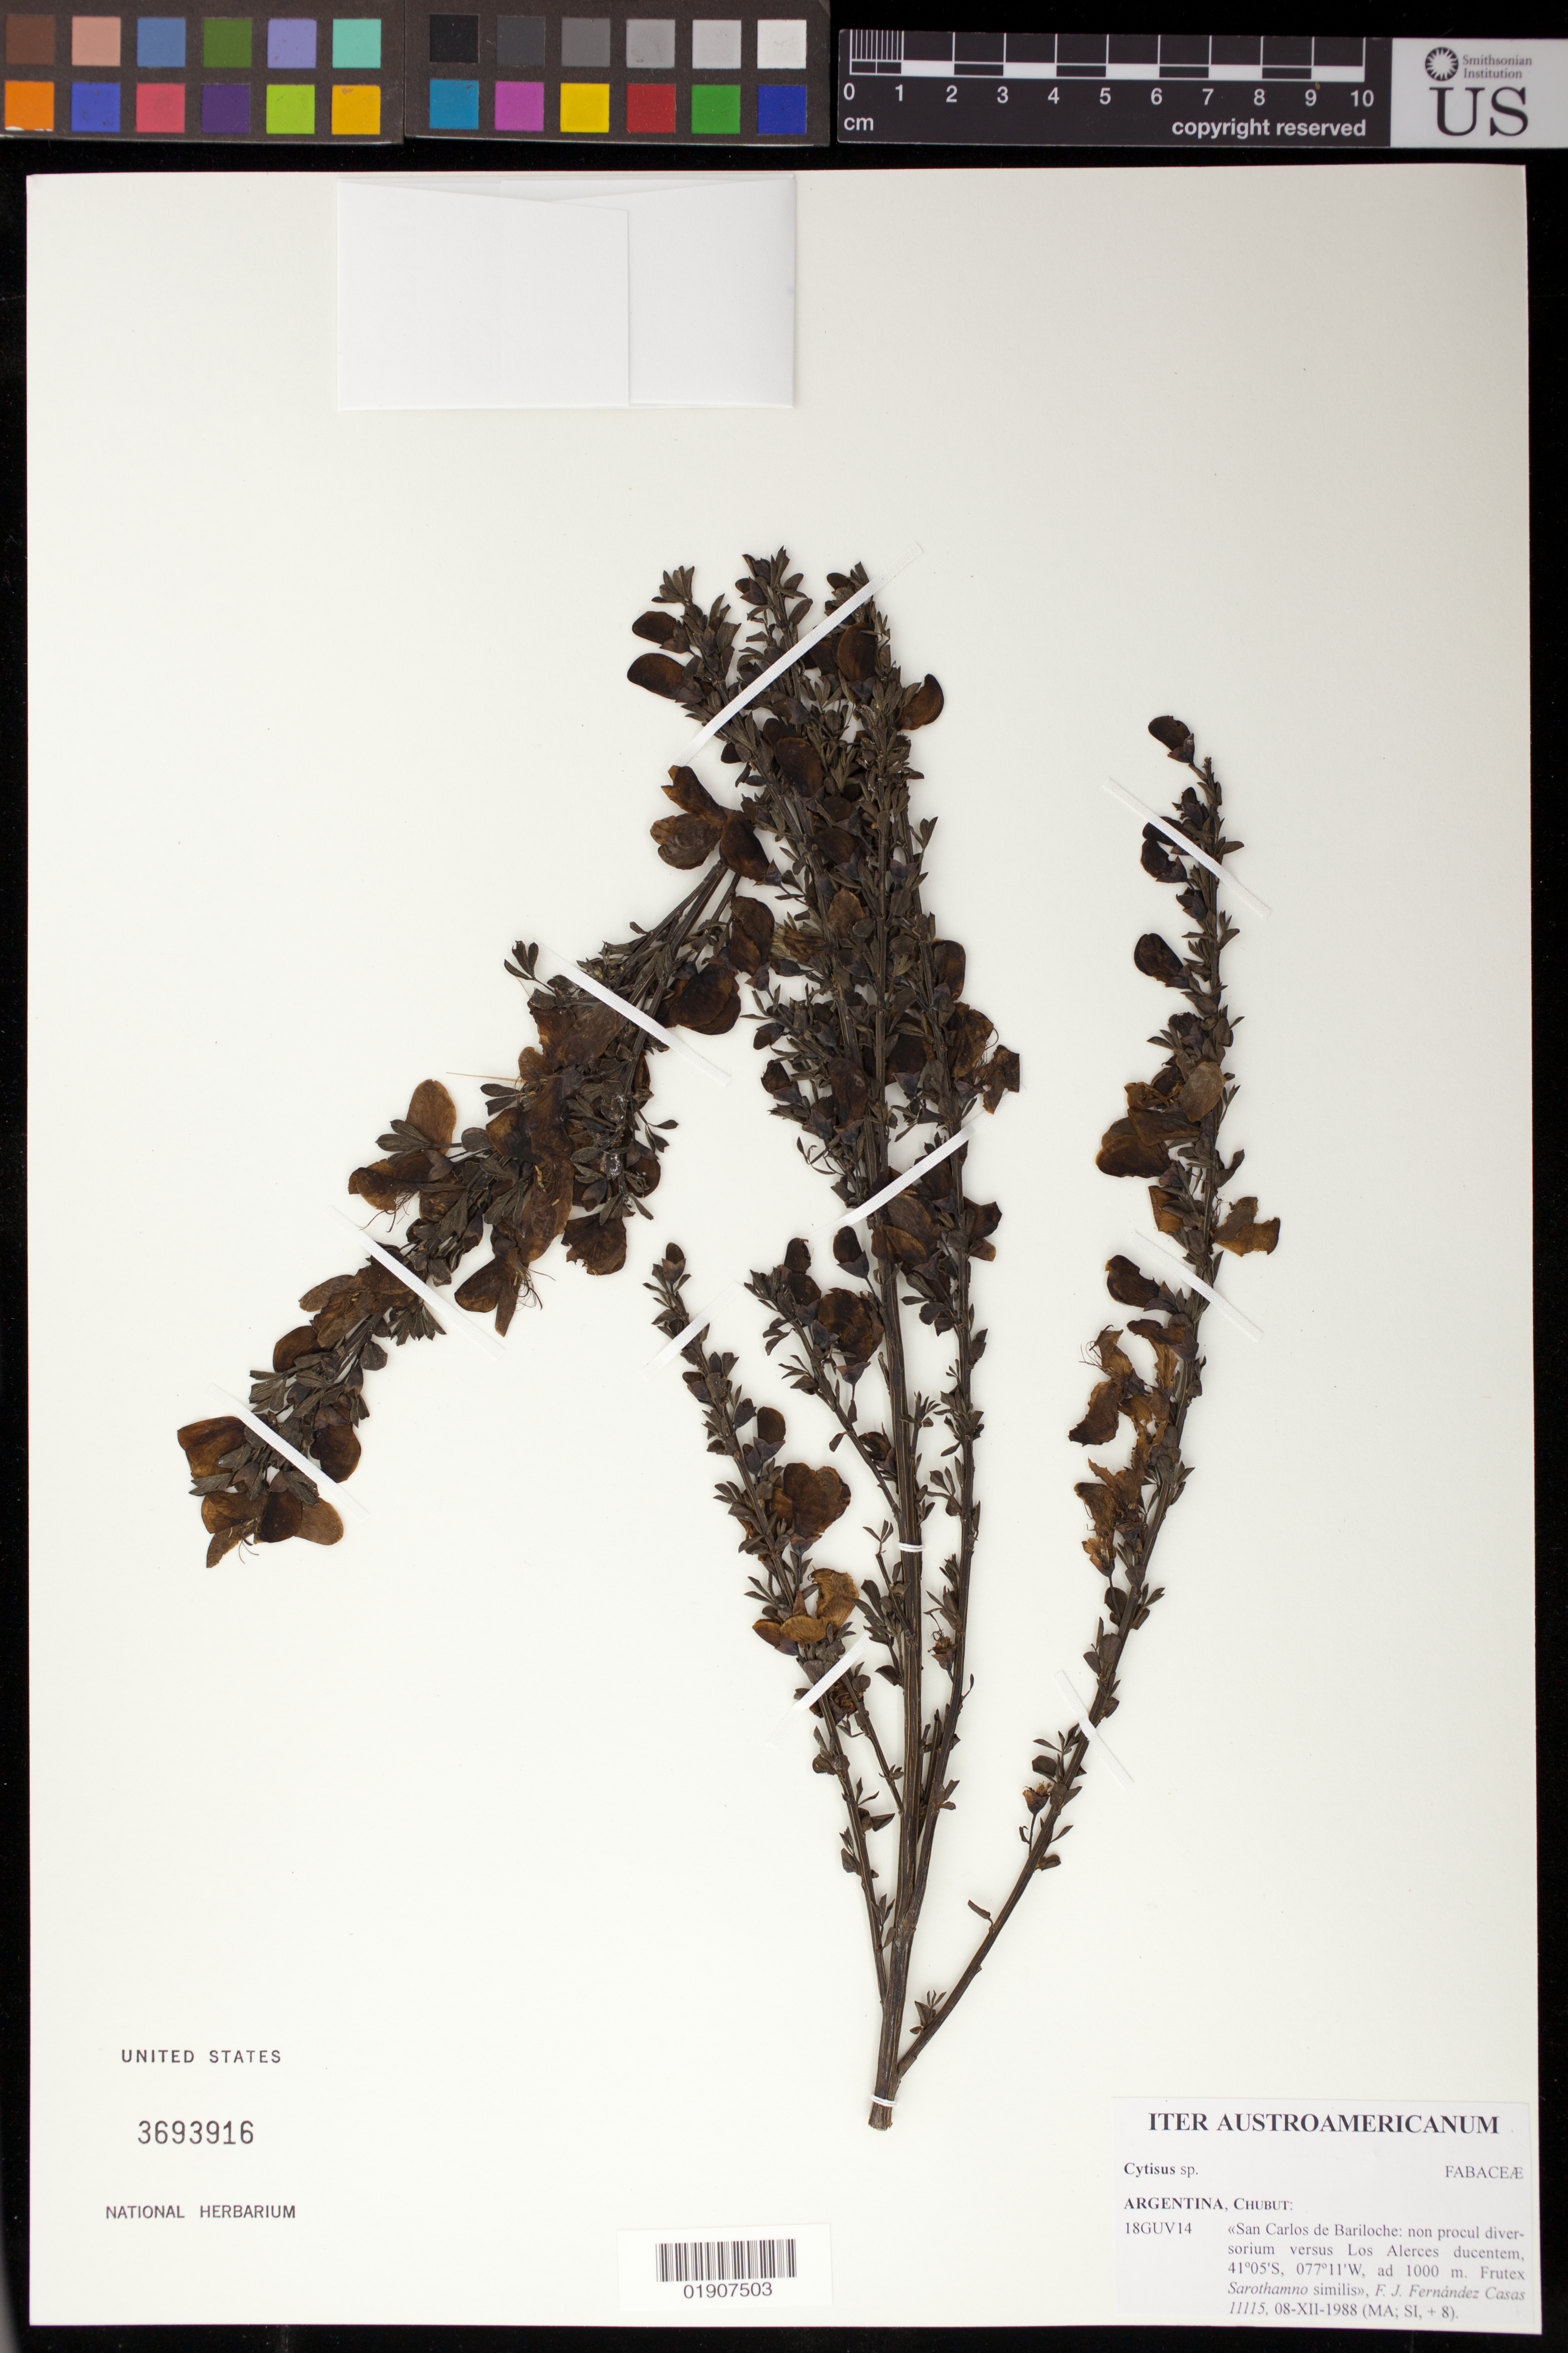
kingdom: Plantae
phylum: Tracheophyta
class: Magnoliopsida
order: Fabales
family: Fabaceae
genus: Cytisus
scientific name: Cytisus sp.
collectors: F. J. Fernández Casas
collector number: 11115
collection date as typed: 08-XII-1988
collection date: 1988-12-08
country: Argentina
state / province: Chubut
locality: San Carlos de Bariloche; non procul diversorium versus Los Alerces ducentem.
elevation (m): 1000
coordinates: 41 05 S, 77 11 W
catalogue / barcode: US 3693916